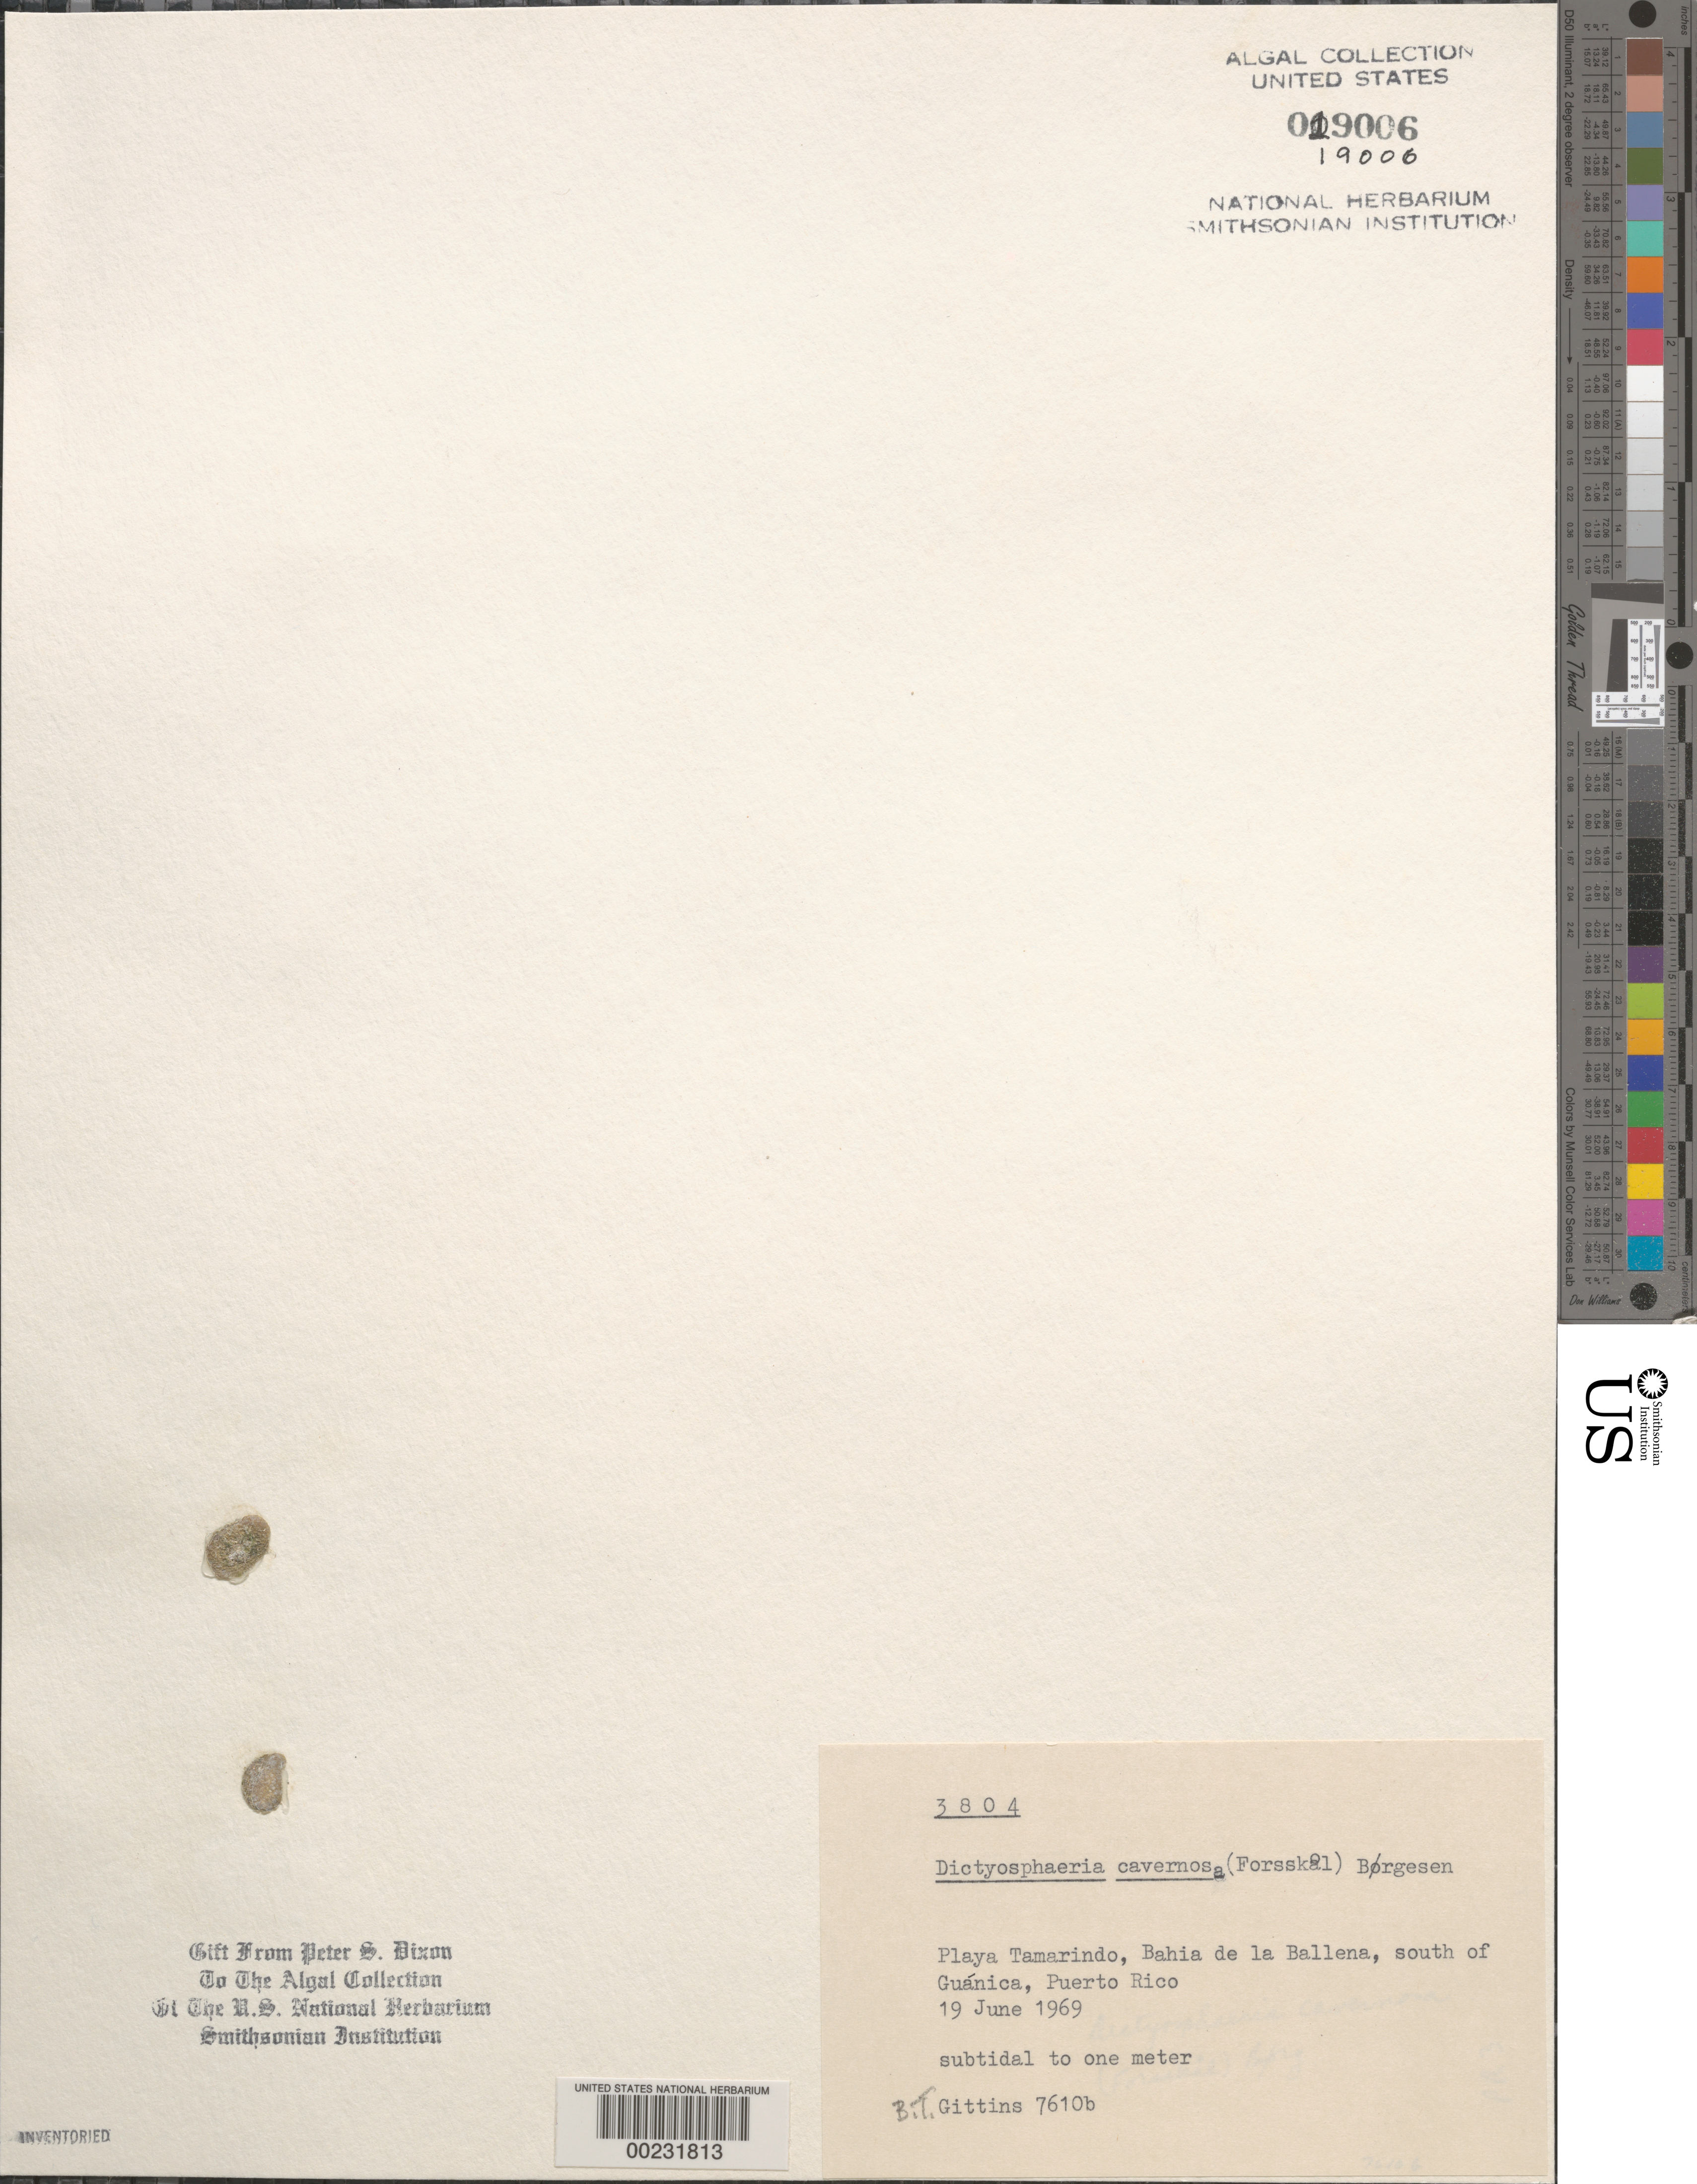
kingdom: Plantae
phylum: Chlorophyta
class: Ulvophyceae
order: Siphonocladales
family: Siphonocladaceae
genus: Dictyosphaeria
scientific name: Dictyosphaeria cavernosa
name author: (Forssk.) Børgesen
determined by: Dixon, P. S.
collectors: B. Gittins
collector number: BTG 7610B & PSD 3804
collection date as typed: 19 Jun 1969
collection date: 1969-06-19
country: Puerto Rico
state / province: Guanica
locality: Playa tamarindo, bahia de la ballena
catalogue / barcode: US 19006